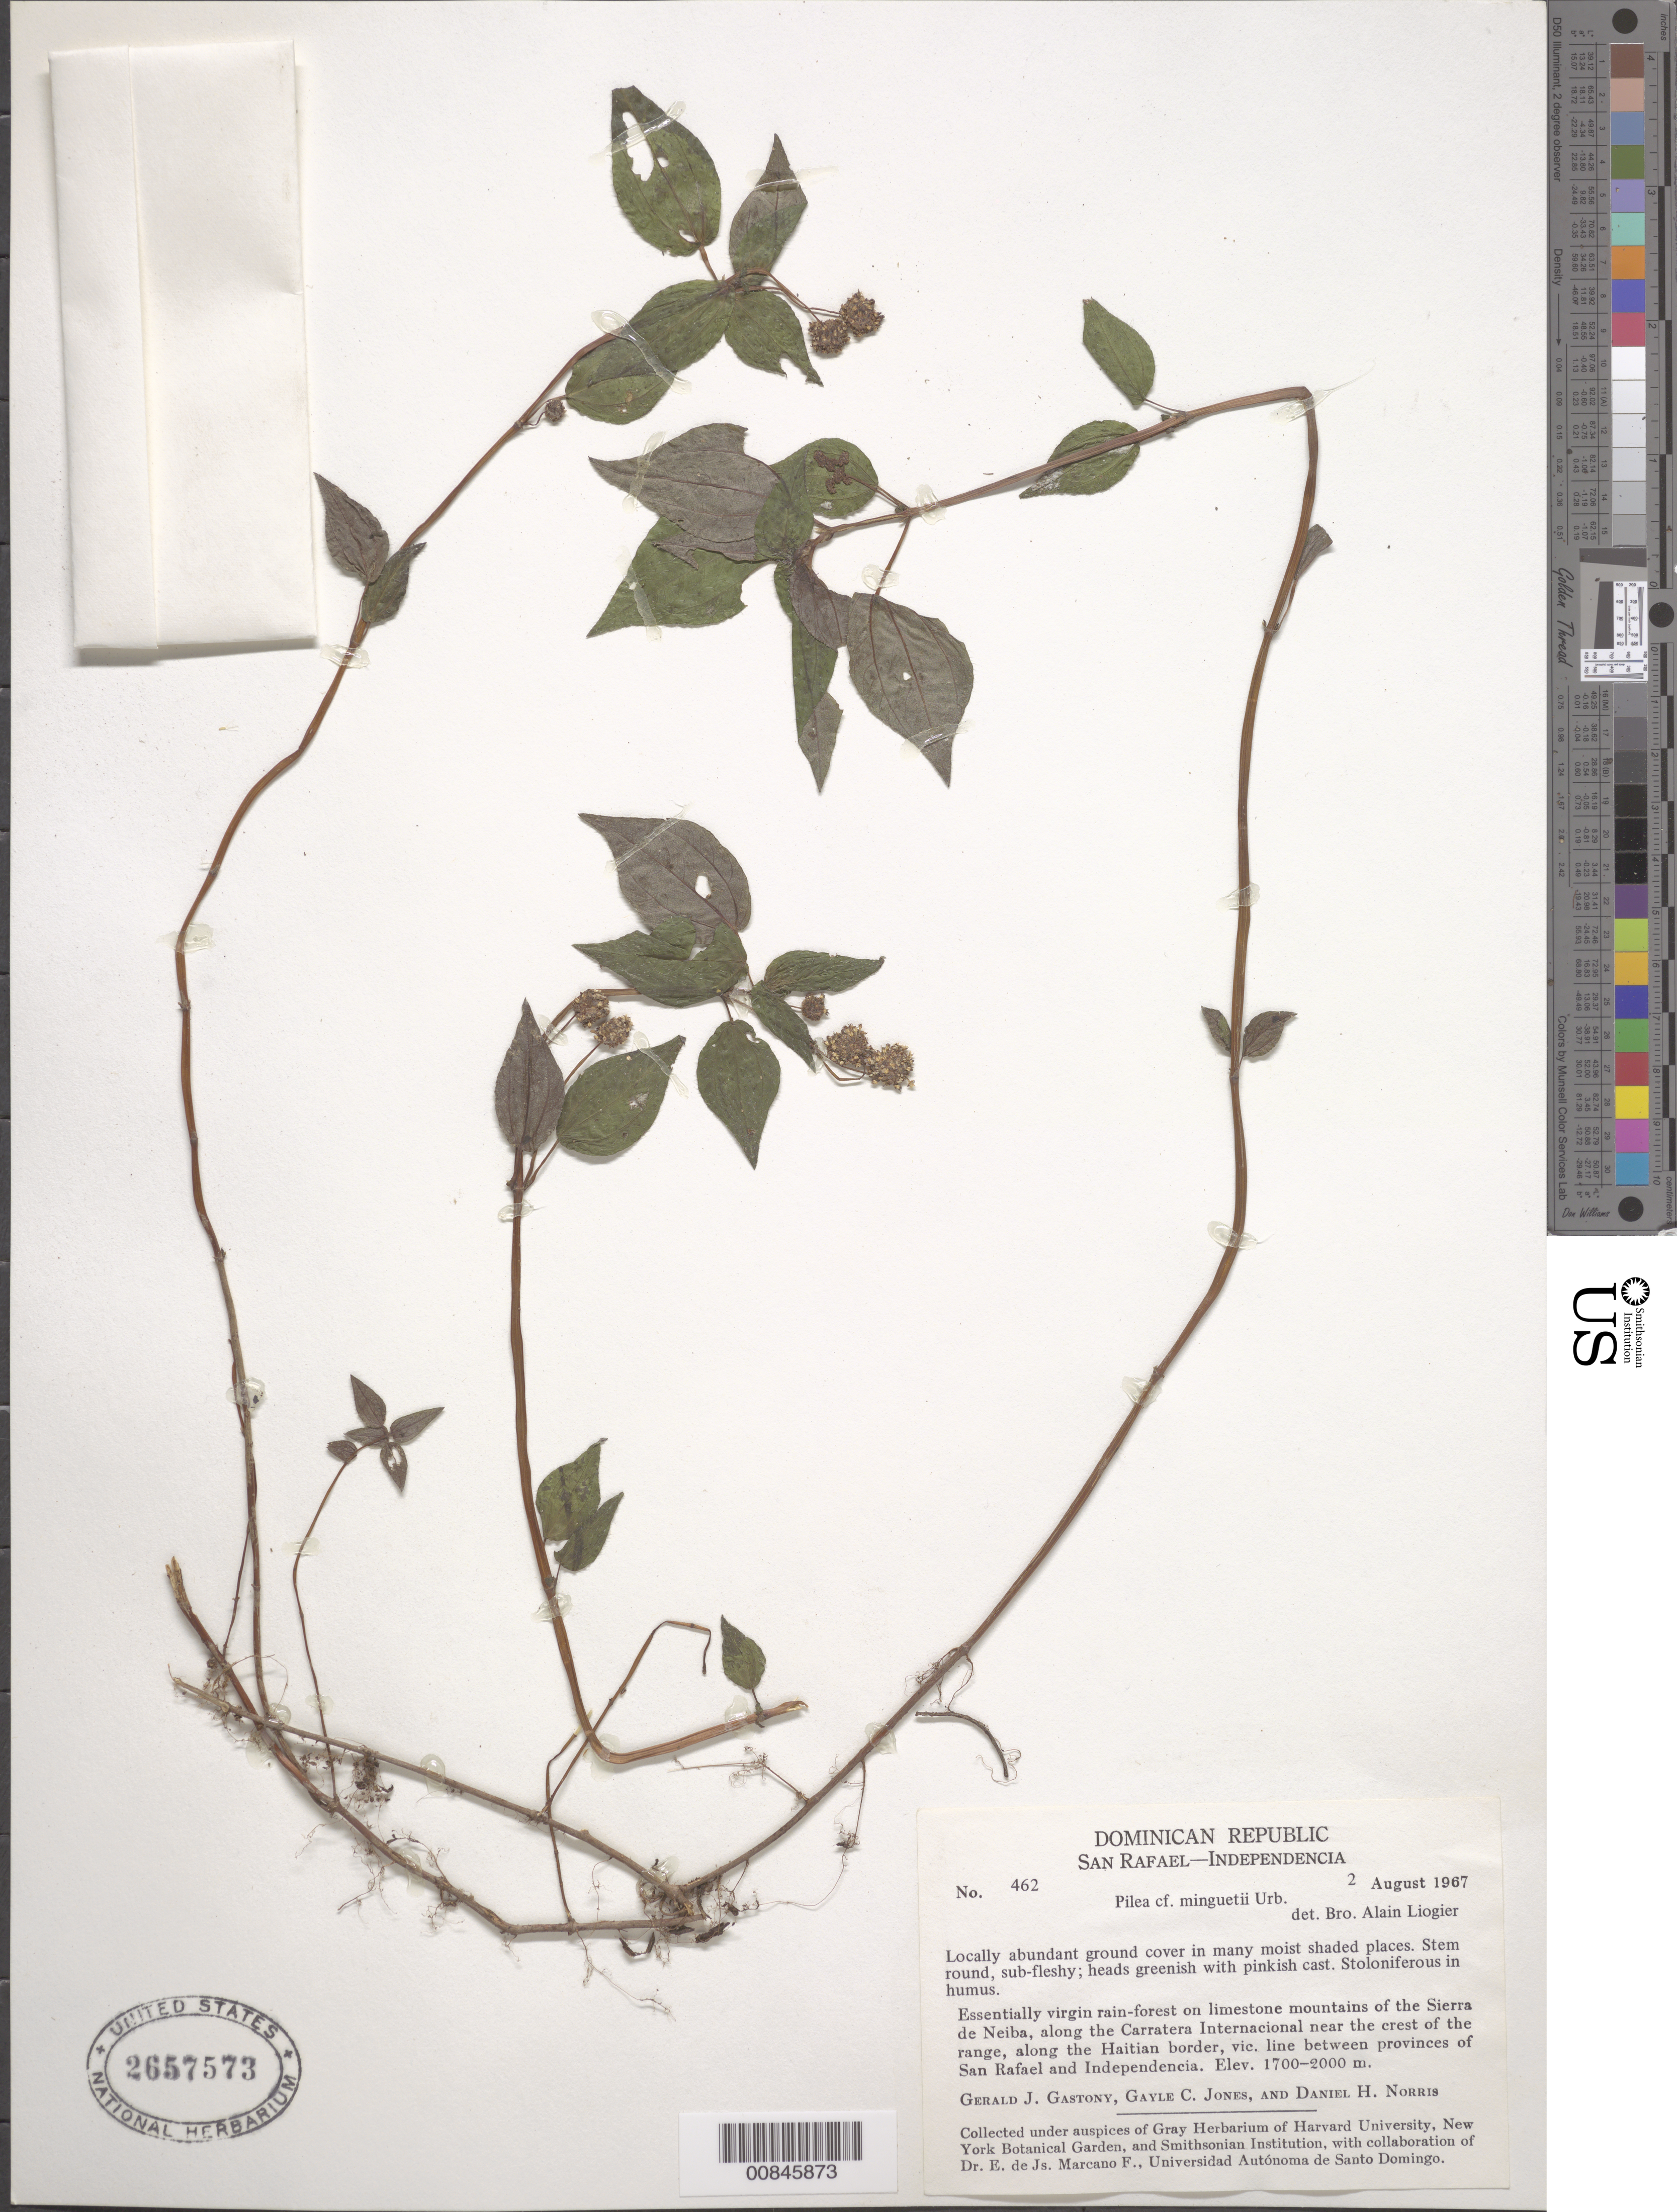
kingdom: Plantae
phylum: Tracheophyta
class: Magnoliopsida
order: Rosales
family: Urticaceae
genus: Pilea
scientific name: Pilea minguetii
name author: Urb.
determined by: Liogier, Alain H.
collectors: G. Gastony, G. C. Jones & D. H. Norris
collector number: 462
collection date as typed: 02 Aug 1967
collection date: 1967-08-02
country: Dominican Republic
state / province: Elías Piña / Independencia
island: Hispaniola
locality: Sierra de Neiba, along the carretera internacional near the crest of the range, along the Haitian border, vic. line between provinces of San Rafael (obsolete) and Independencia.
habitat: Ground covered in many moist shaded places. Stoloniferous in humus. Essentially virgin rain-forest on limestone mountains.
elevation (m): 1700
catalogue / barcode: US 2657573